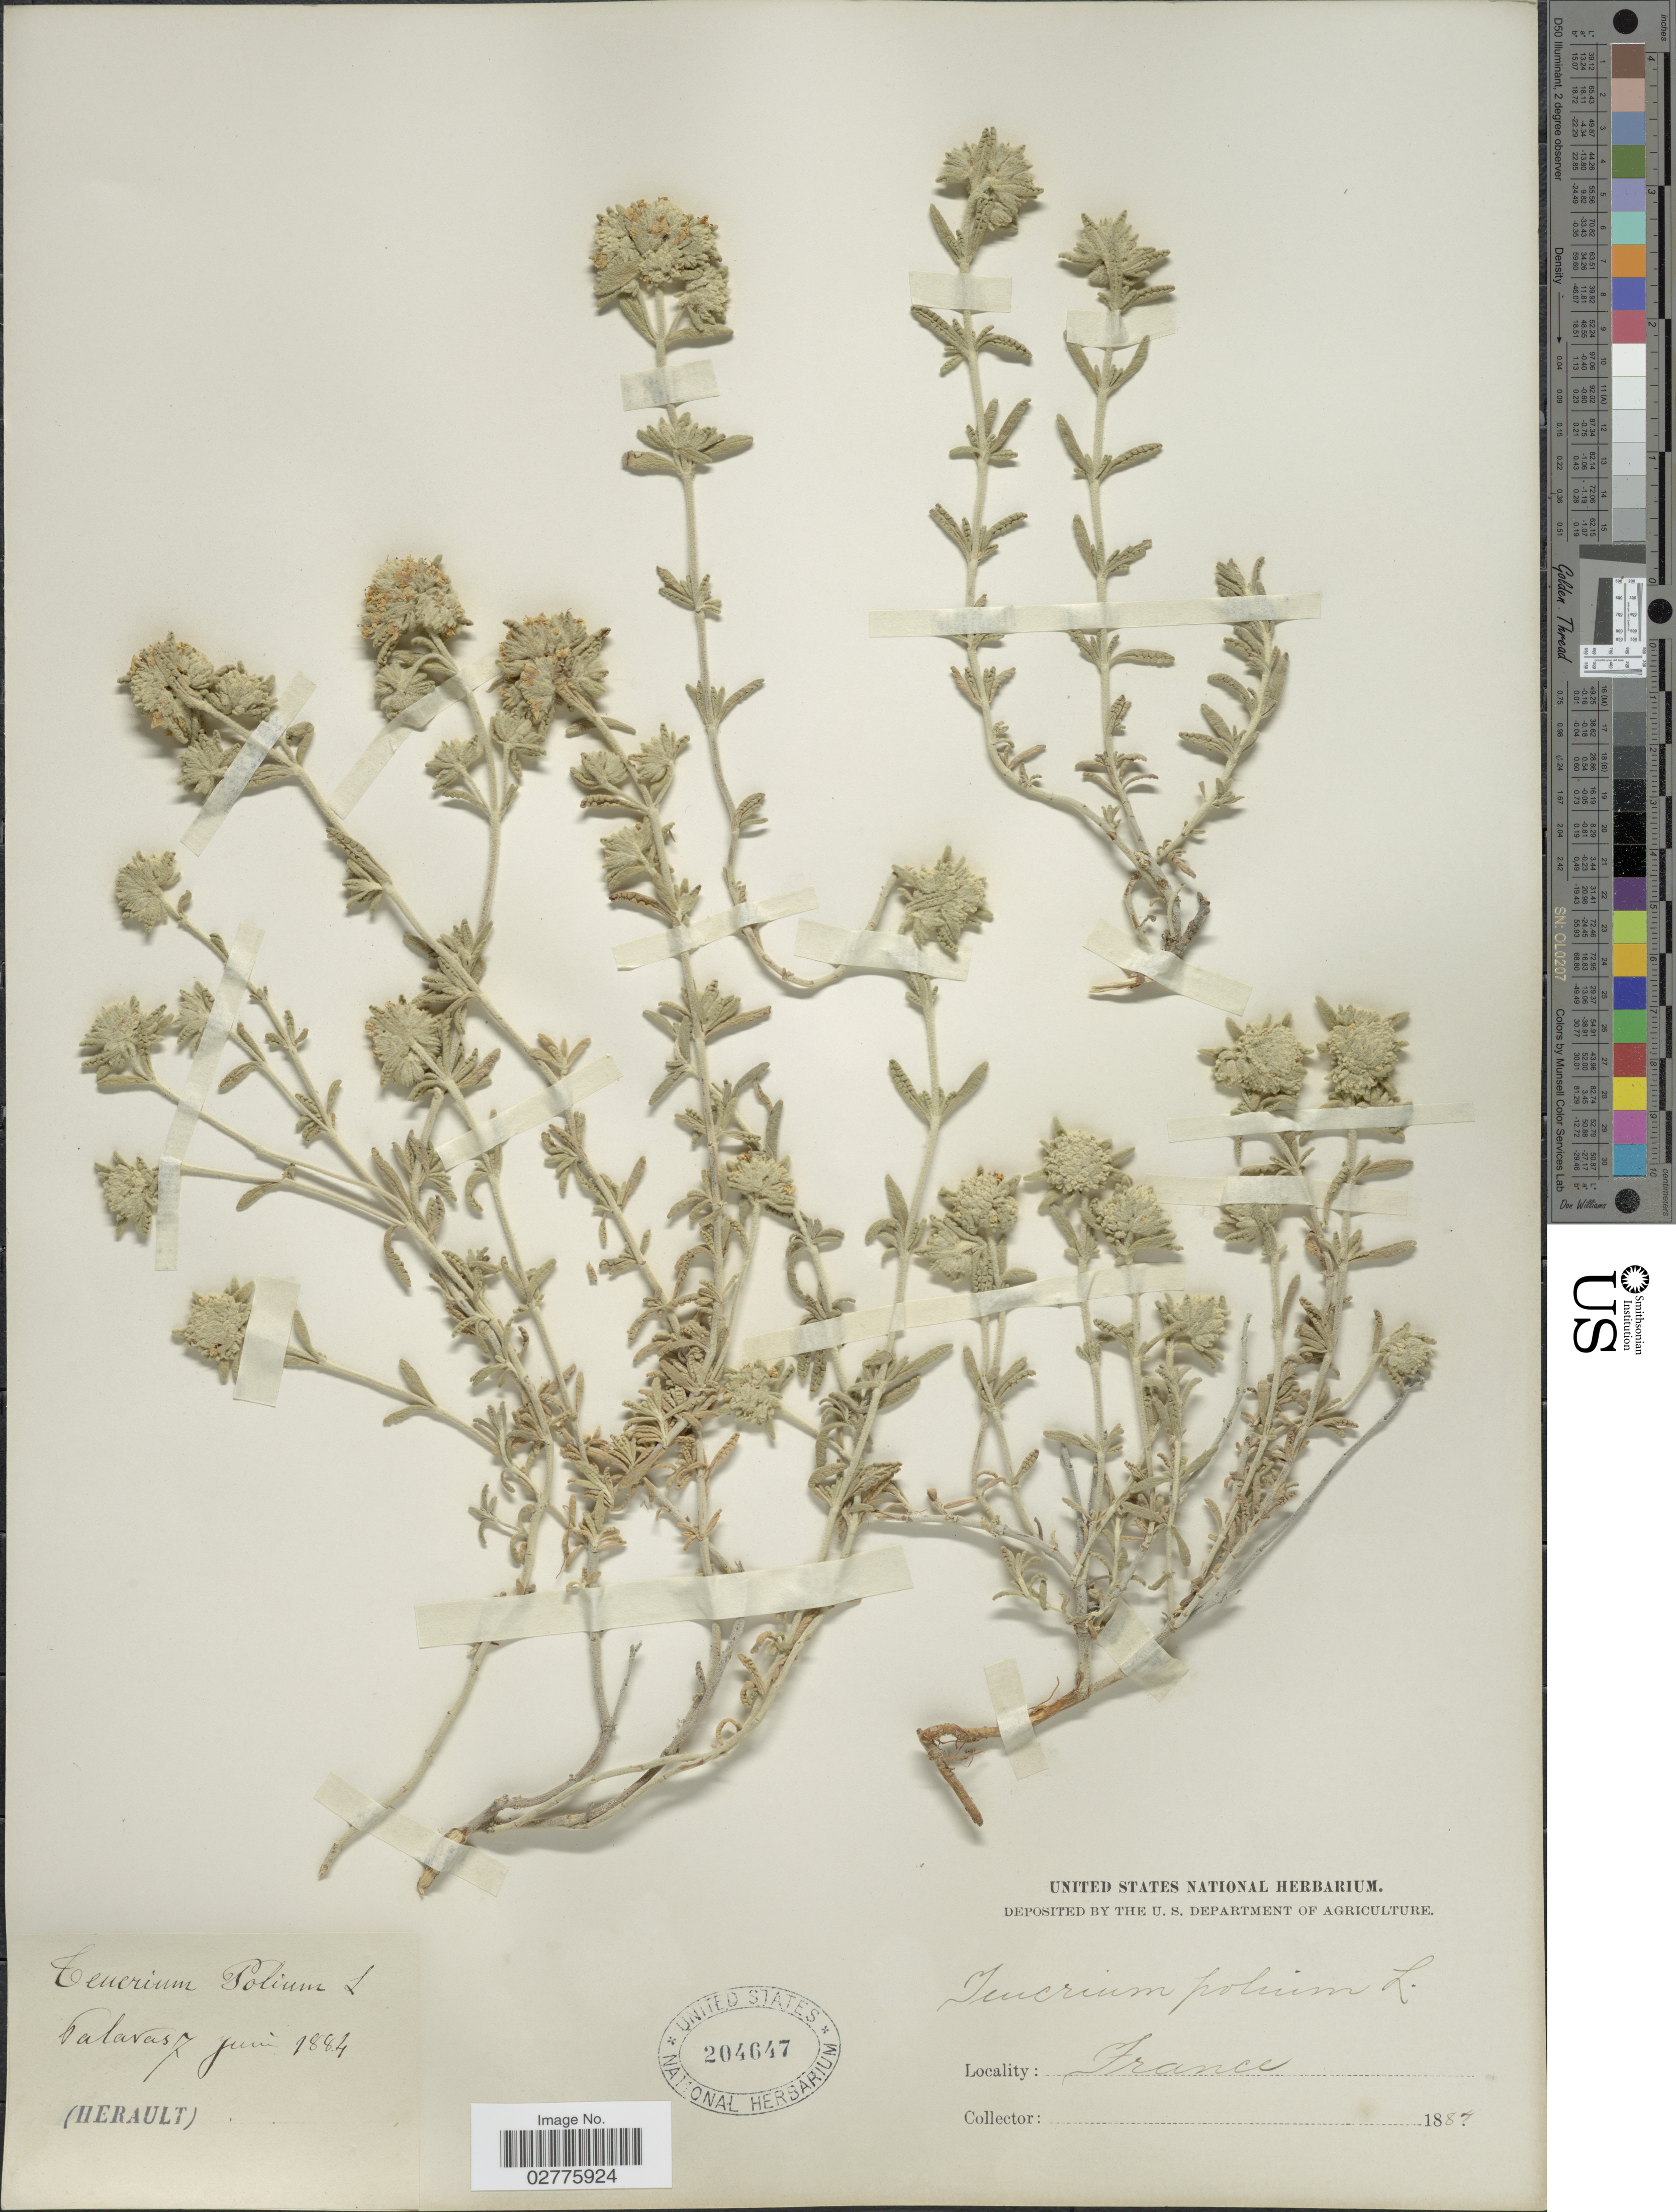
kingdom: Plantae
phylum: Tracheophyta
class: Magnoliopsida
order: Lamiales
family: Lamiaceae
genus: Teucrium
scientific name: Teucrium polium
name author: L.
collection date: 1884-06-07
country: France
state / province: Occitanie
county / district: Hérault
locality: Galavas.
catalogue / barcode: US 204647